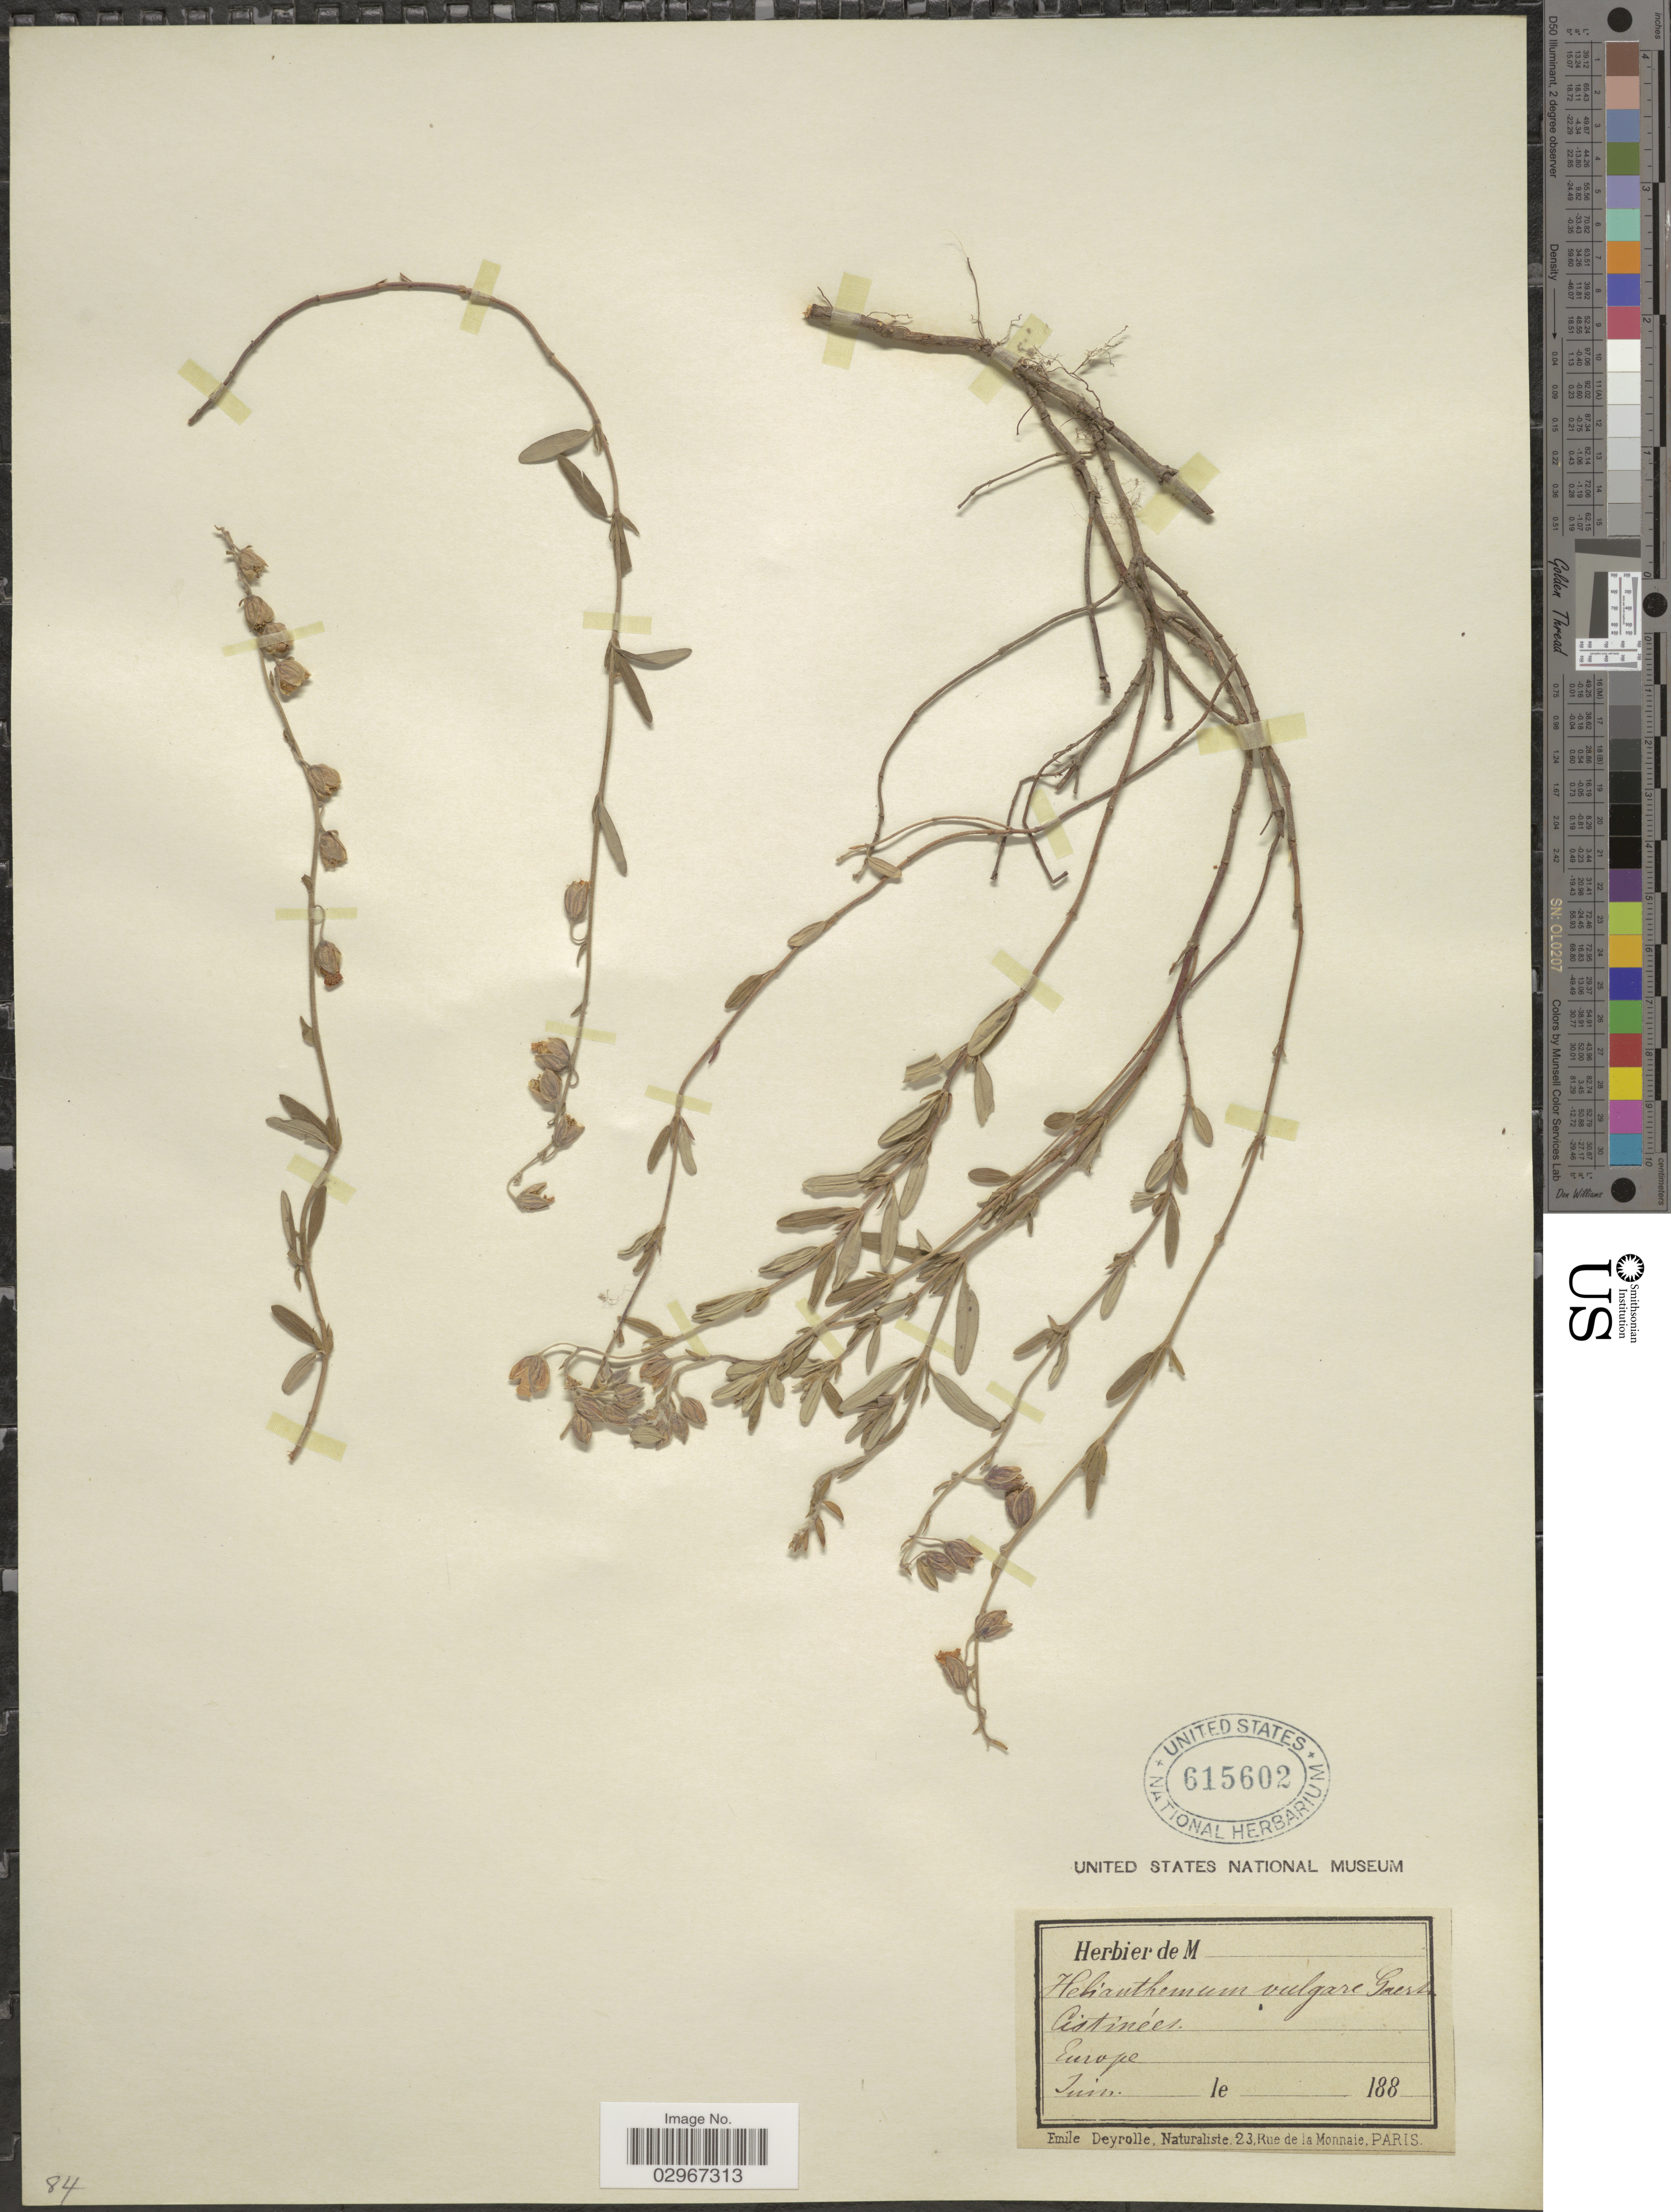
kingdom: Plantae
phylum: Tracheophyta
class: Magnoliopsida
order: Malvales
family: Cistaceae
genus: Helianthemum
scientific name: Helianthemum sp.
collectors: E. Deyrolle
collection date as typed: juin 188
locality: Cistinées, Europe.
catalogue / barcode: US 615602